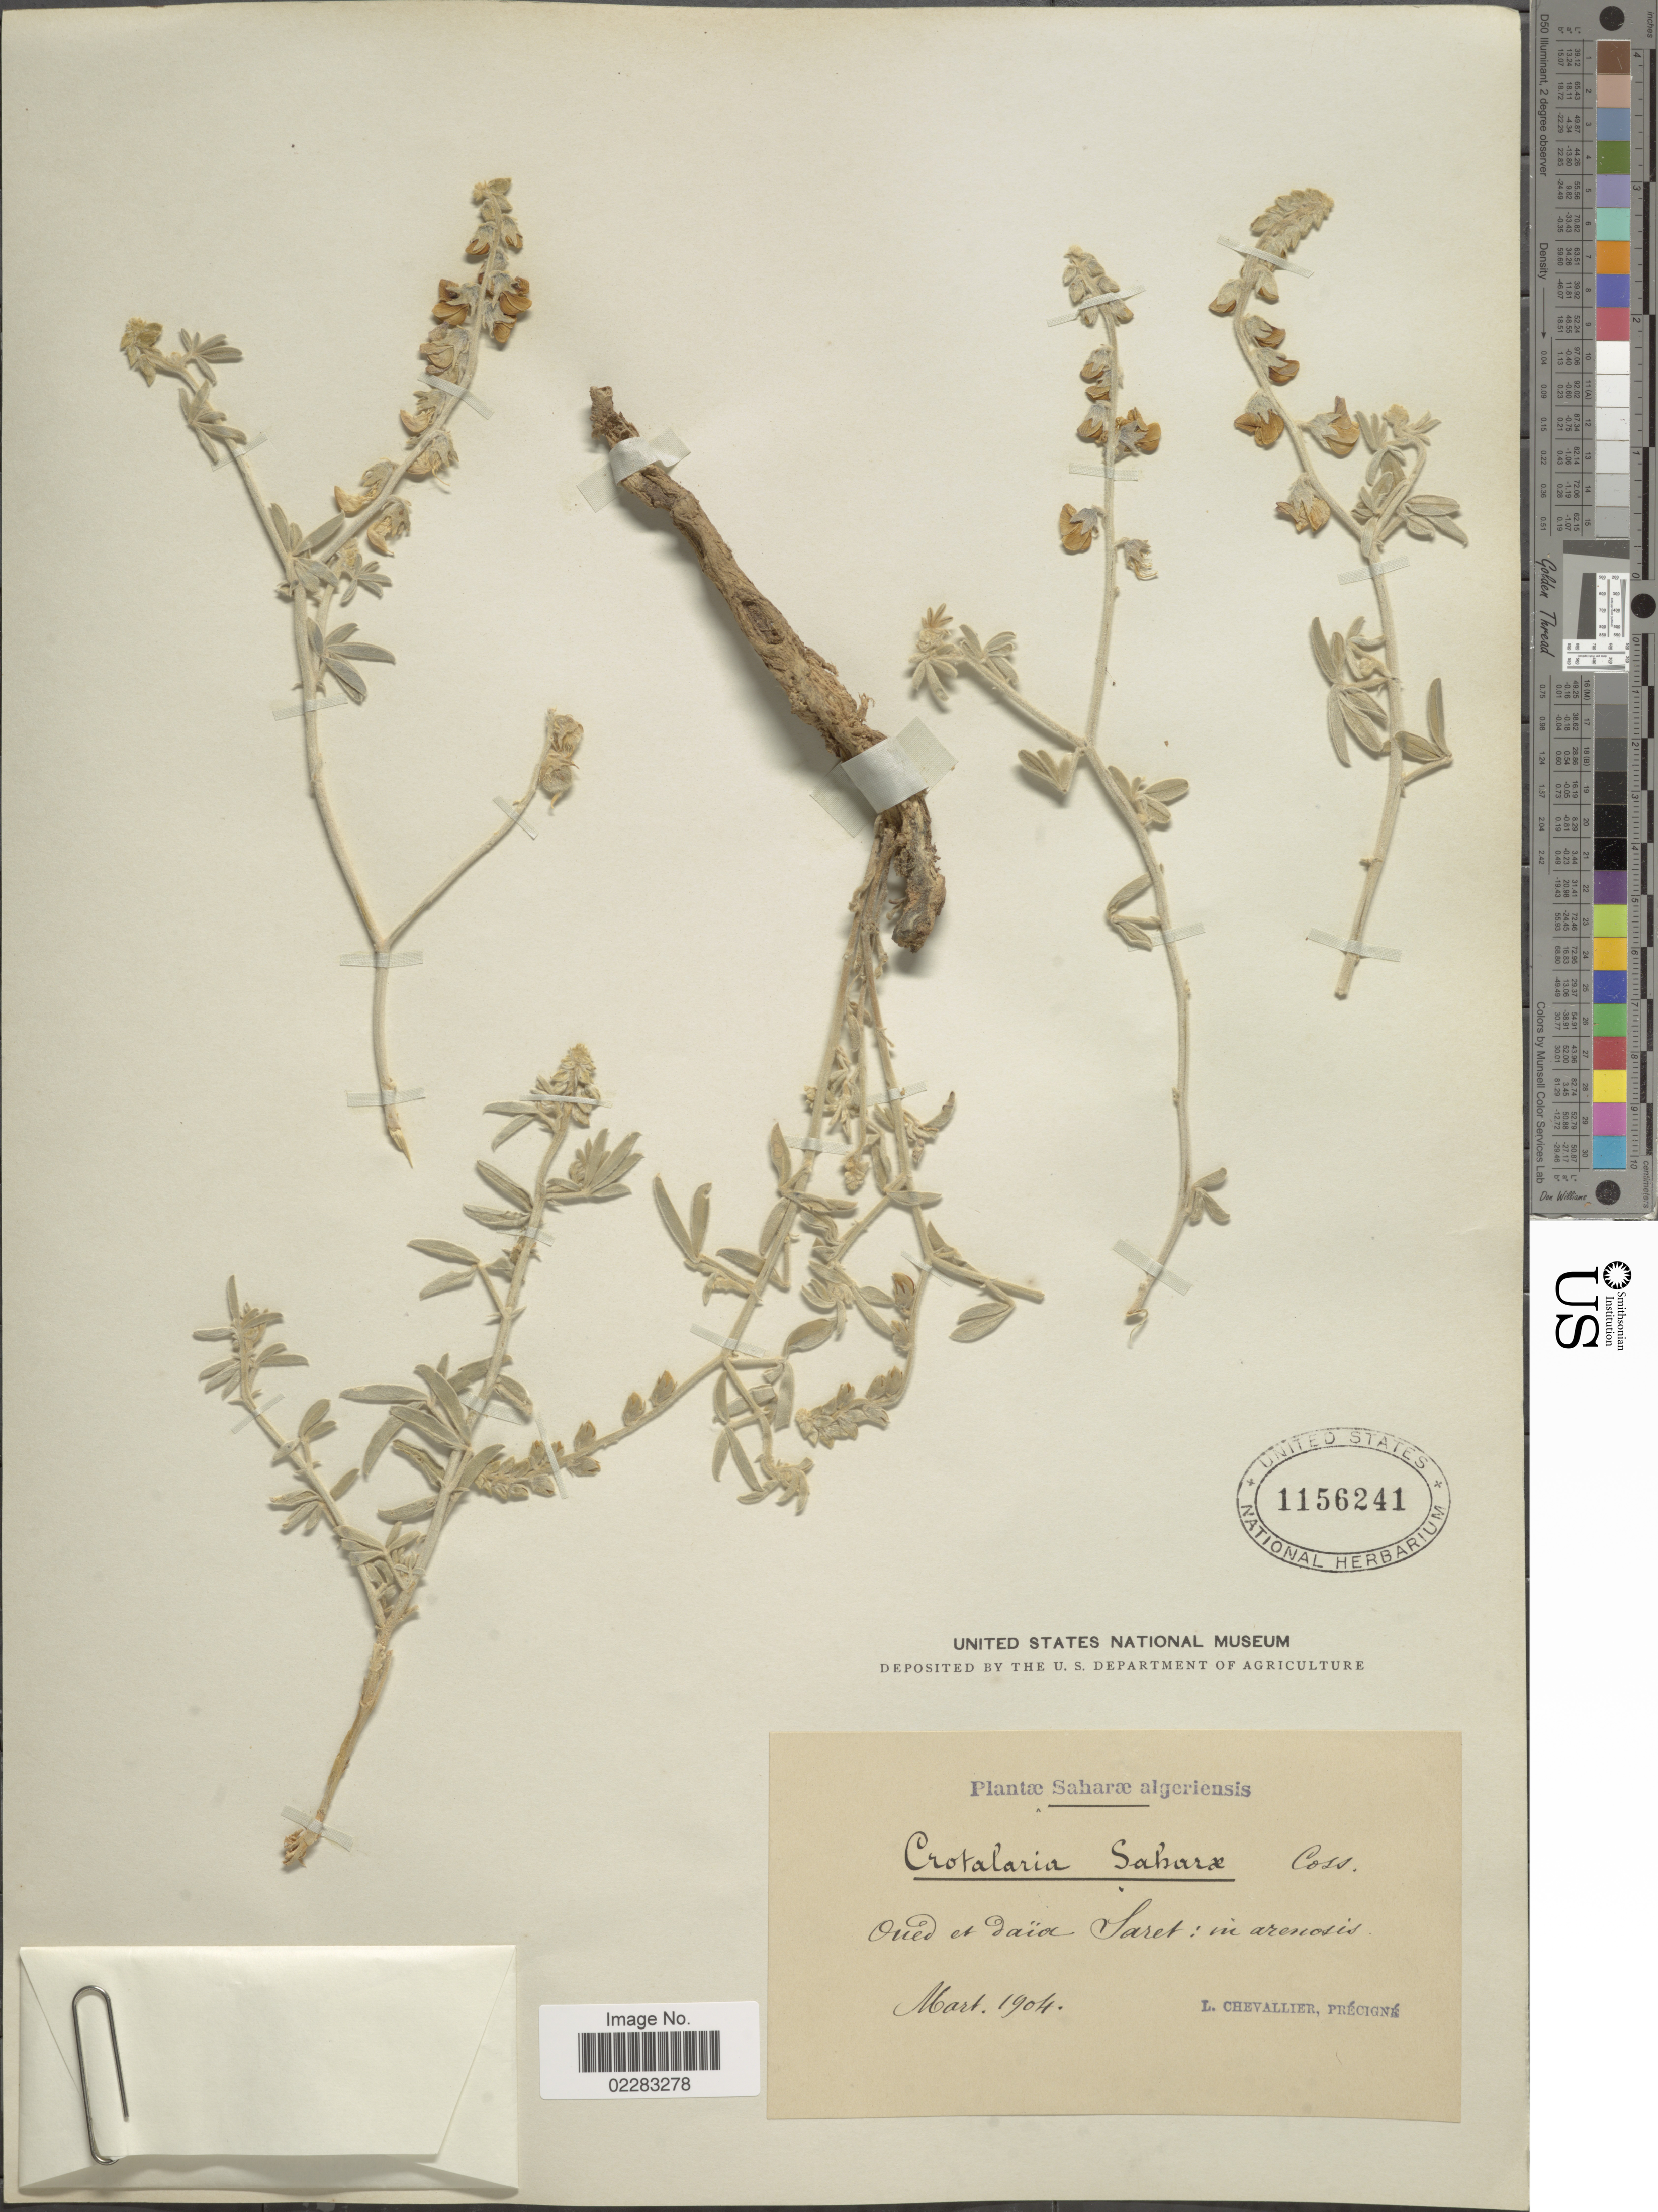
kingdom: Plantae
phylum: Tracheophyta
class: Magnoliopsida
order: Fabales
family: Fabaceae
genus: Crotalaria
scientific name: Crotalaria saharae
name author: Coss.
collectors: L. Chevalier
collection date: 1904-03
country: Algeria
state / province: El Oued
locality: Saharæ algeriensis, Oued et daïa Saret: in arenosis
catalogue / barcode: US 1156241